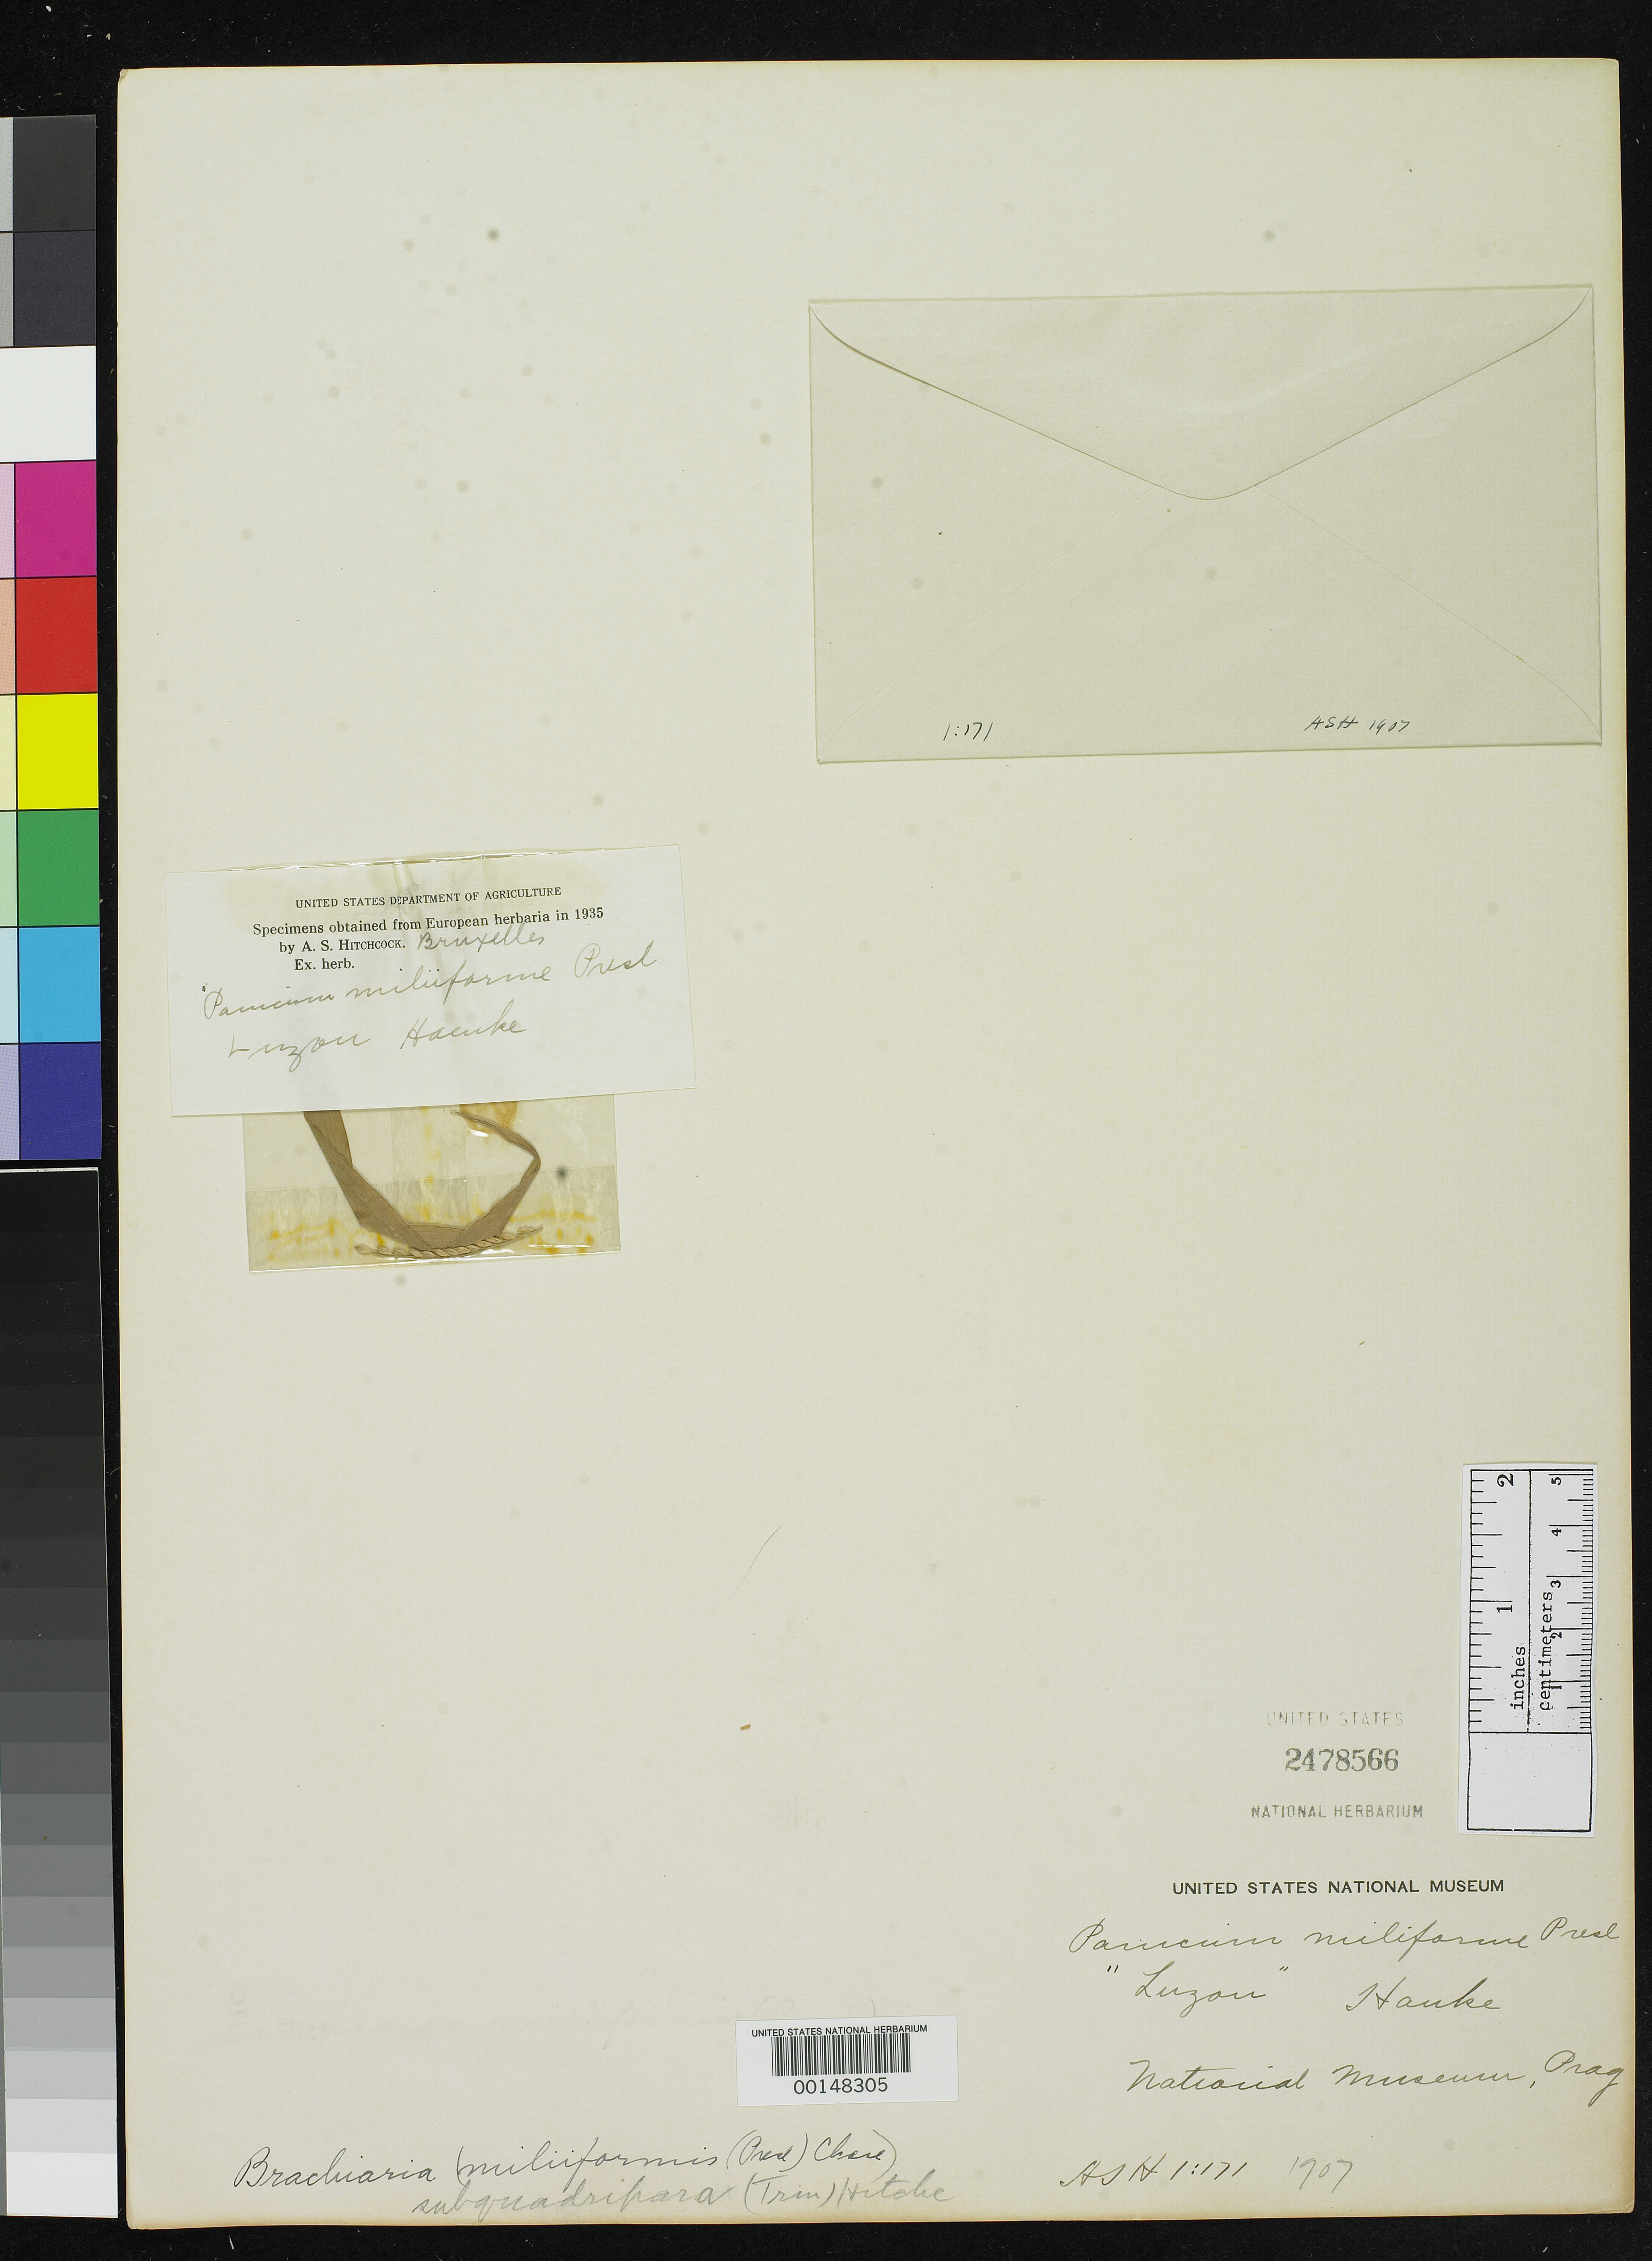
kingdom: Plantae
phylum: Tracheophyta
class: Liliopsida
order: Poales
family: Poaceae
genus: Panicum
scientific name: Panicum miliforme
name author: J. Presl in C. Presl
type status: Type Fragment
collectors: T. P. X. Haenke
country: Philippines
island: Luzon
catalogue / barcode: US 2478566